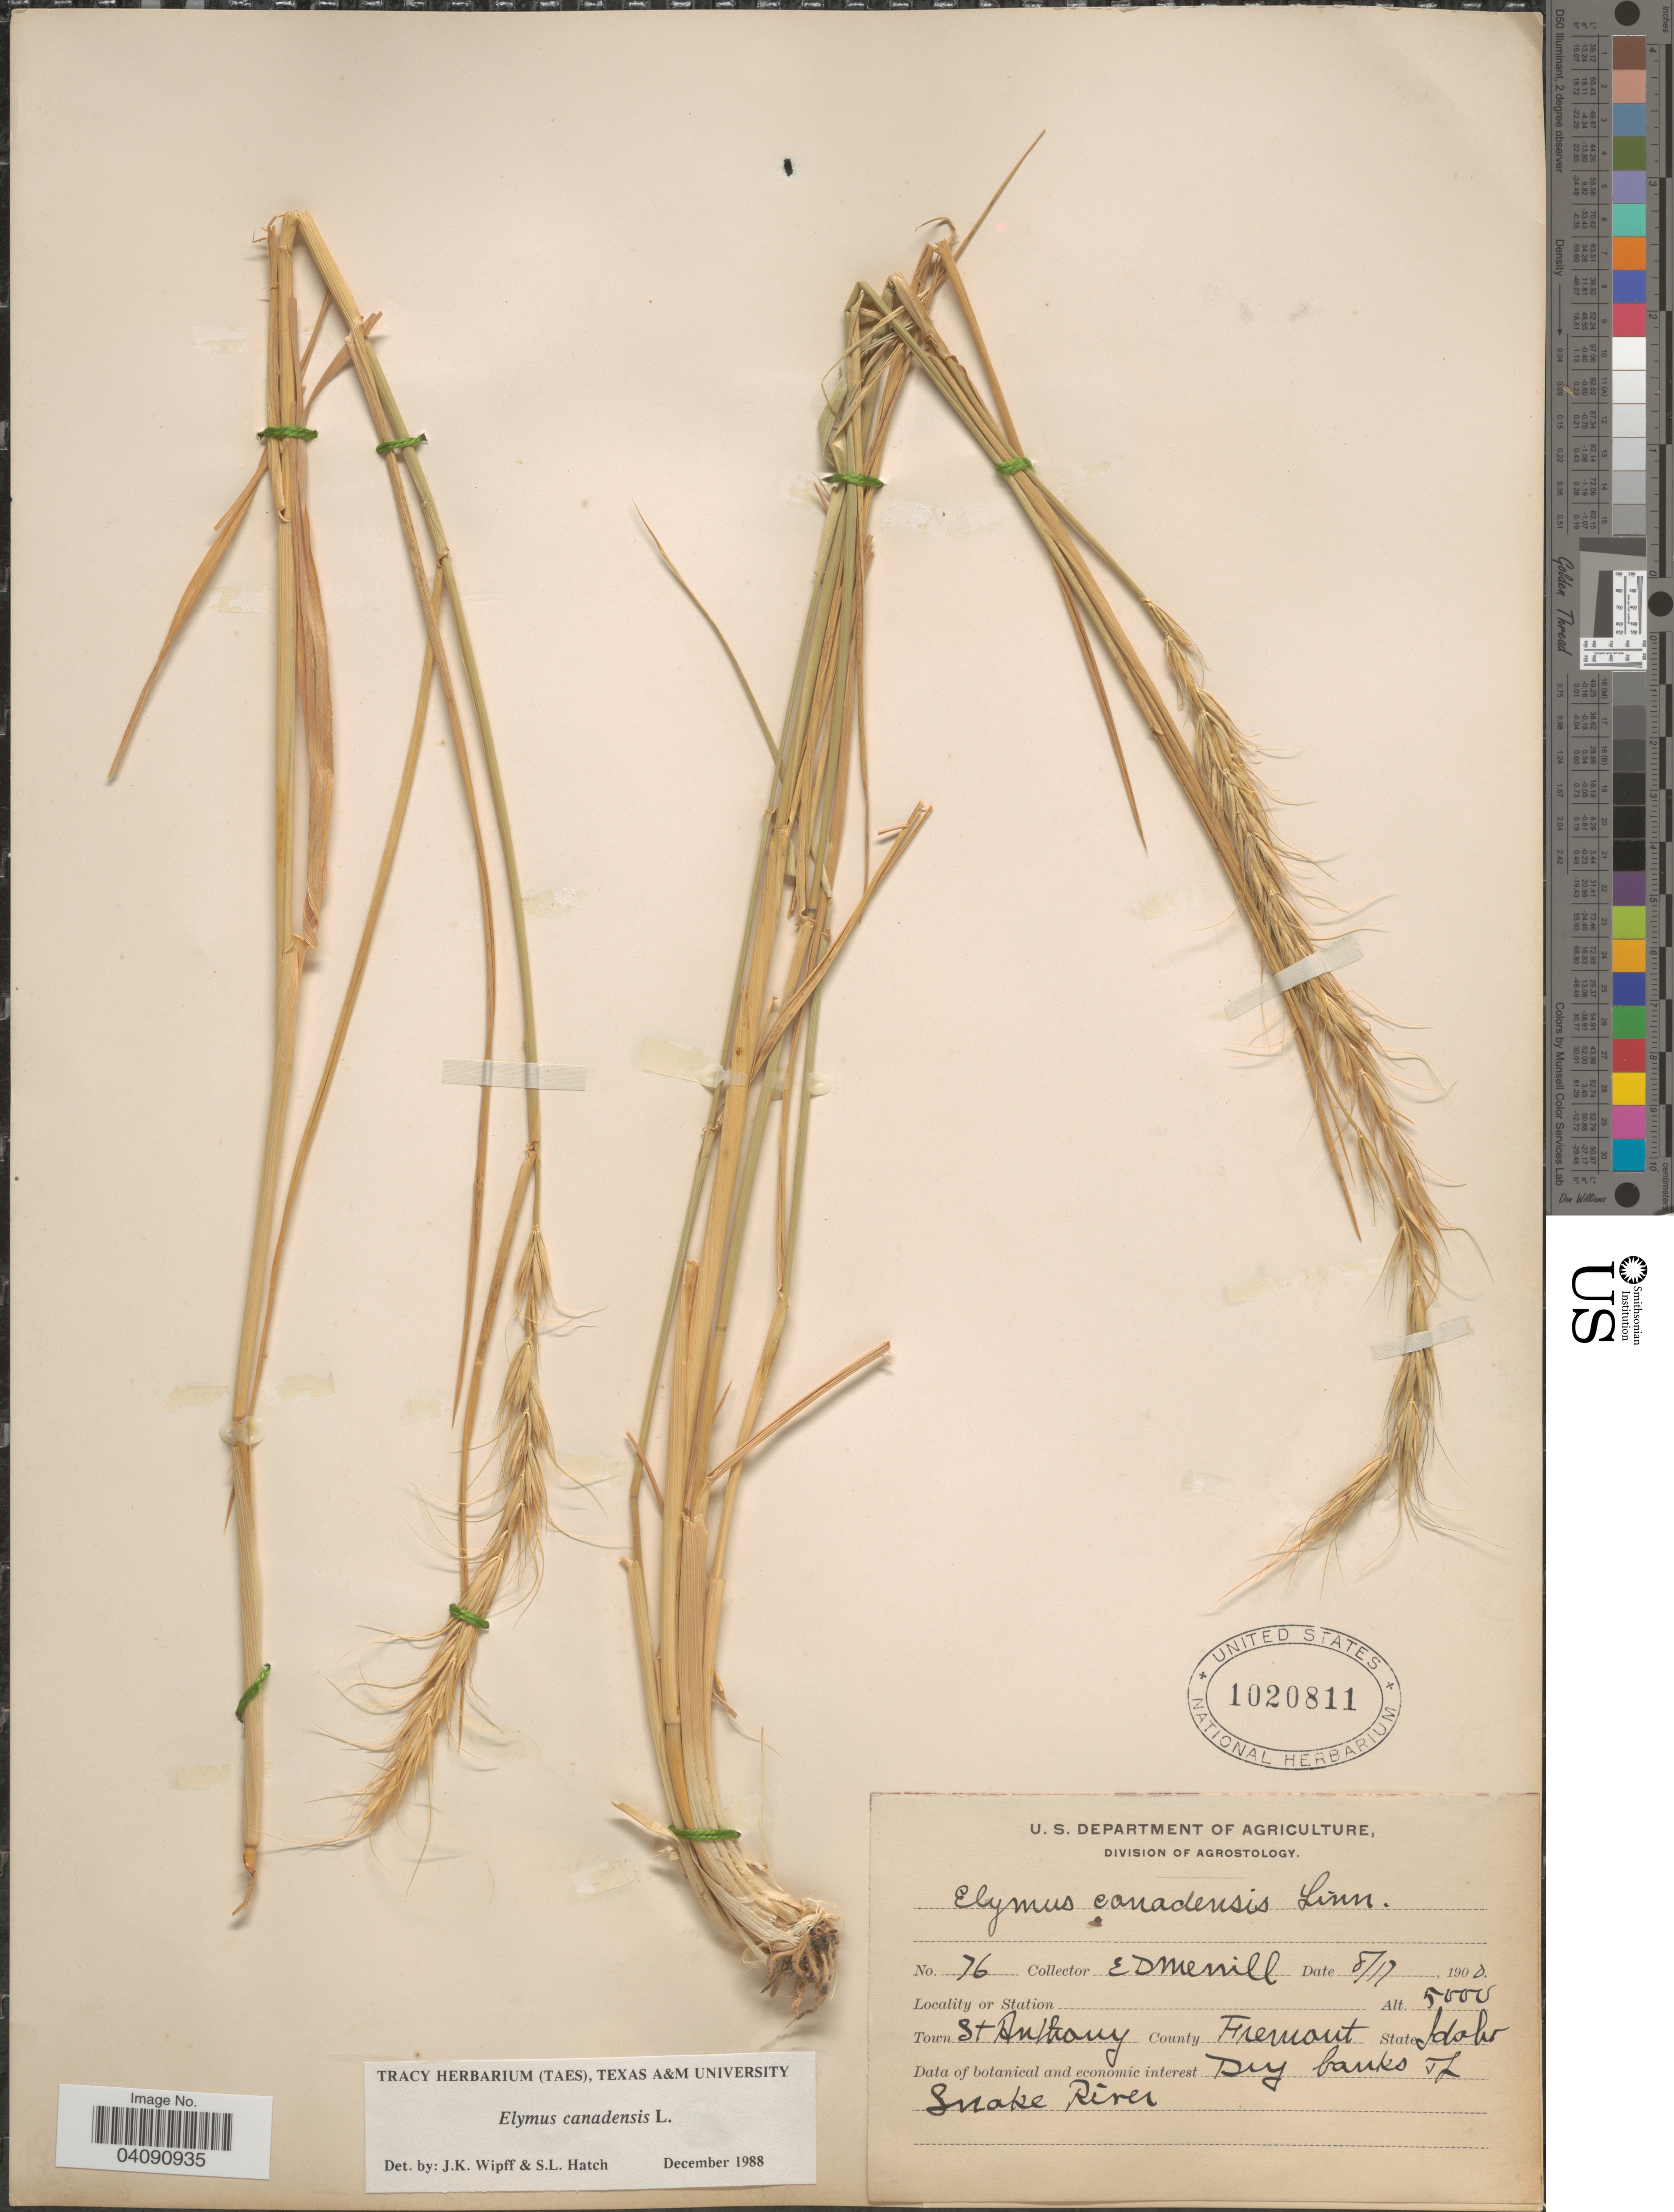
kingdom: Plantae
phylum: Tracheophyta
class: Liliopsida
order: Poales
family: Poaceae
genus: Elymus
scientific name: Elymus canadensis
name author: L.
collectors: E. D. Merrill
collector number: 76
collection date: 1900-08-17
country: United States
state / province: Idaho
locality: Town St Anthony County Fremont. Dry banks of Snake River.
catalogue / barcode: US 1020811